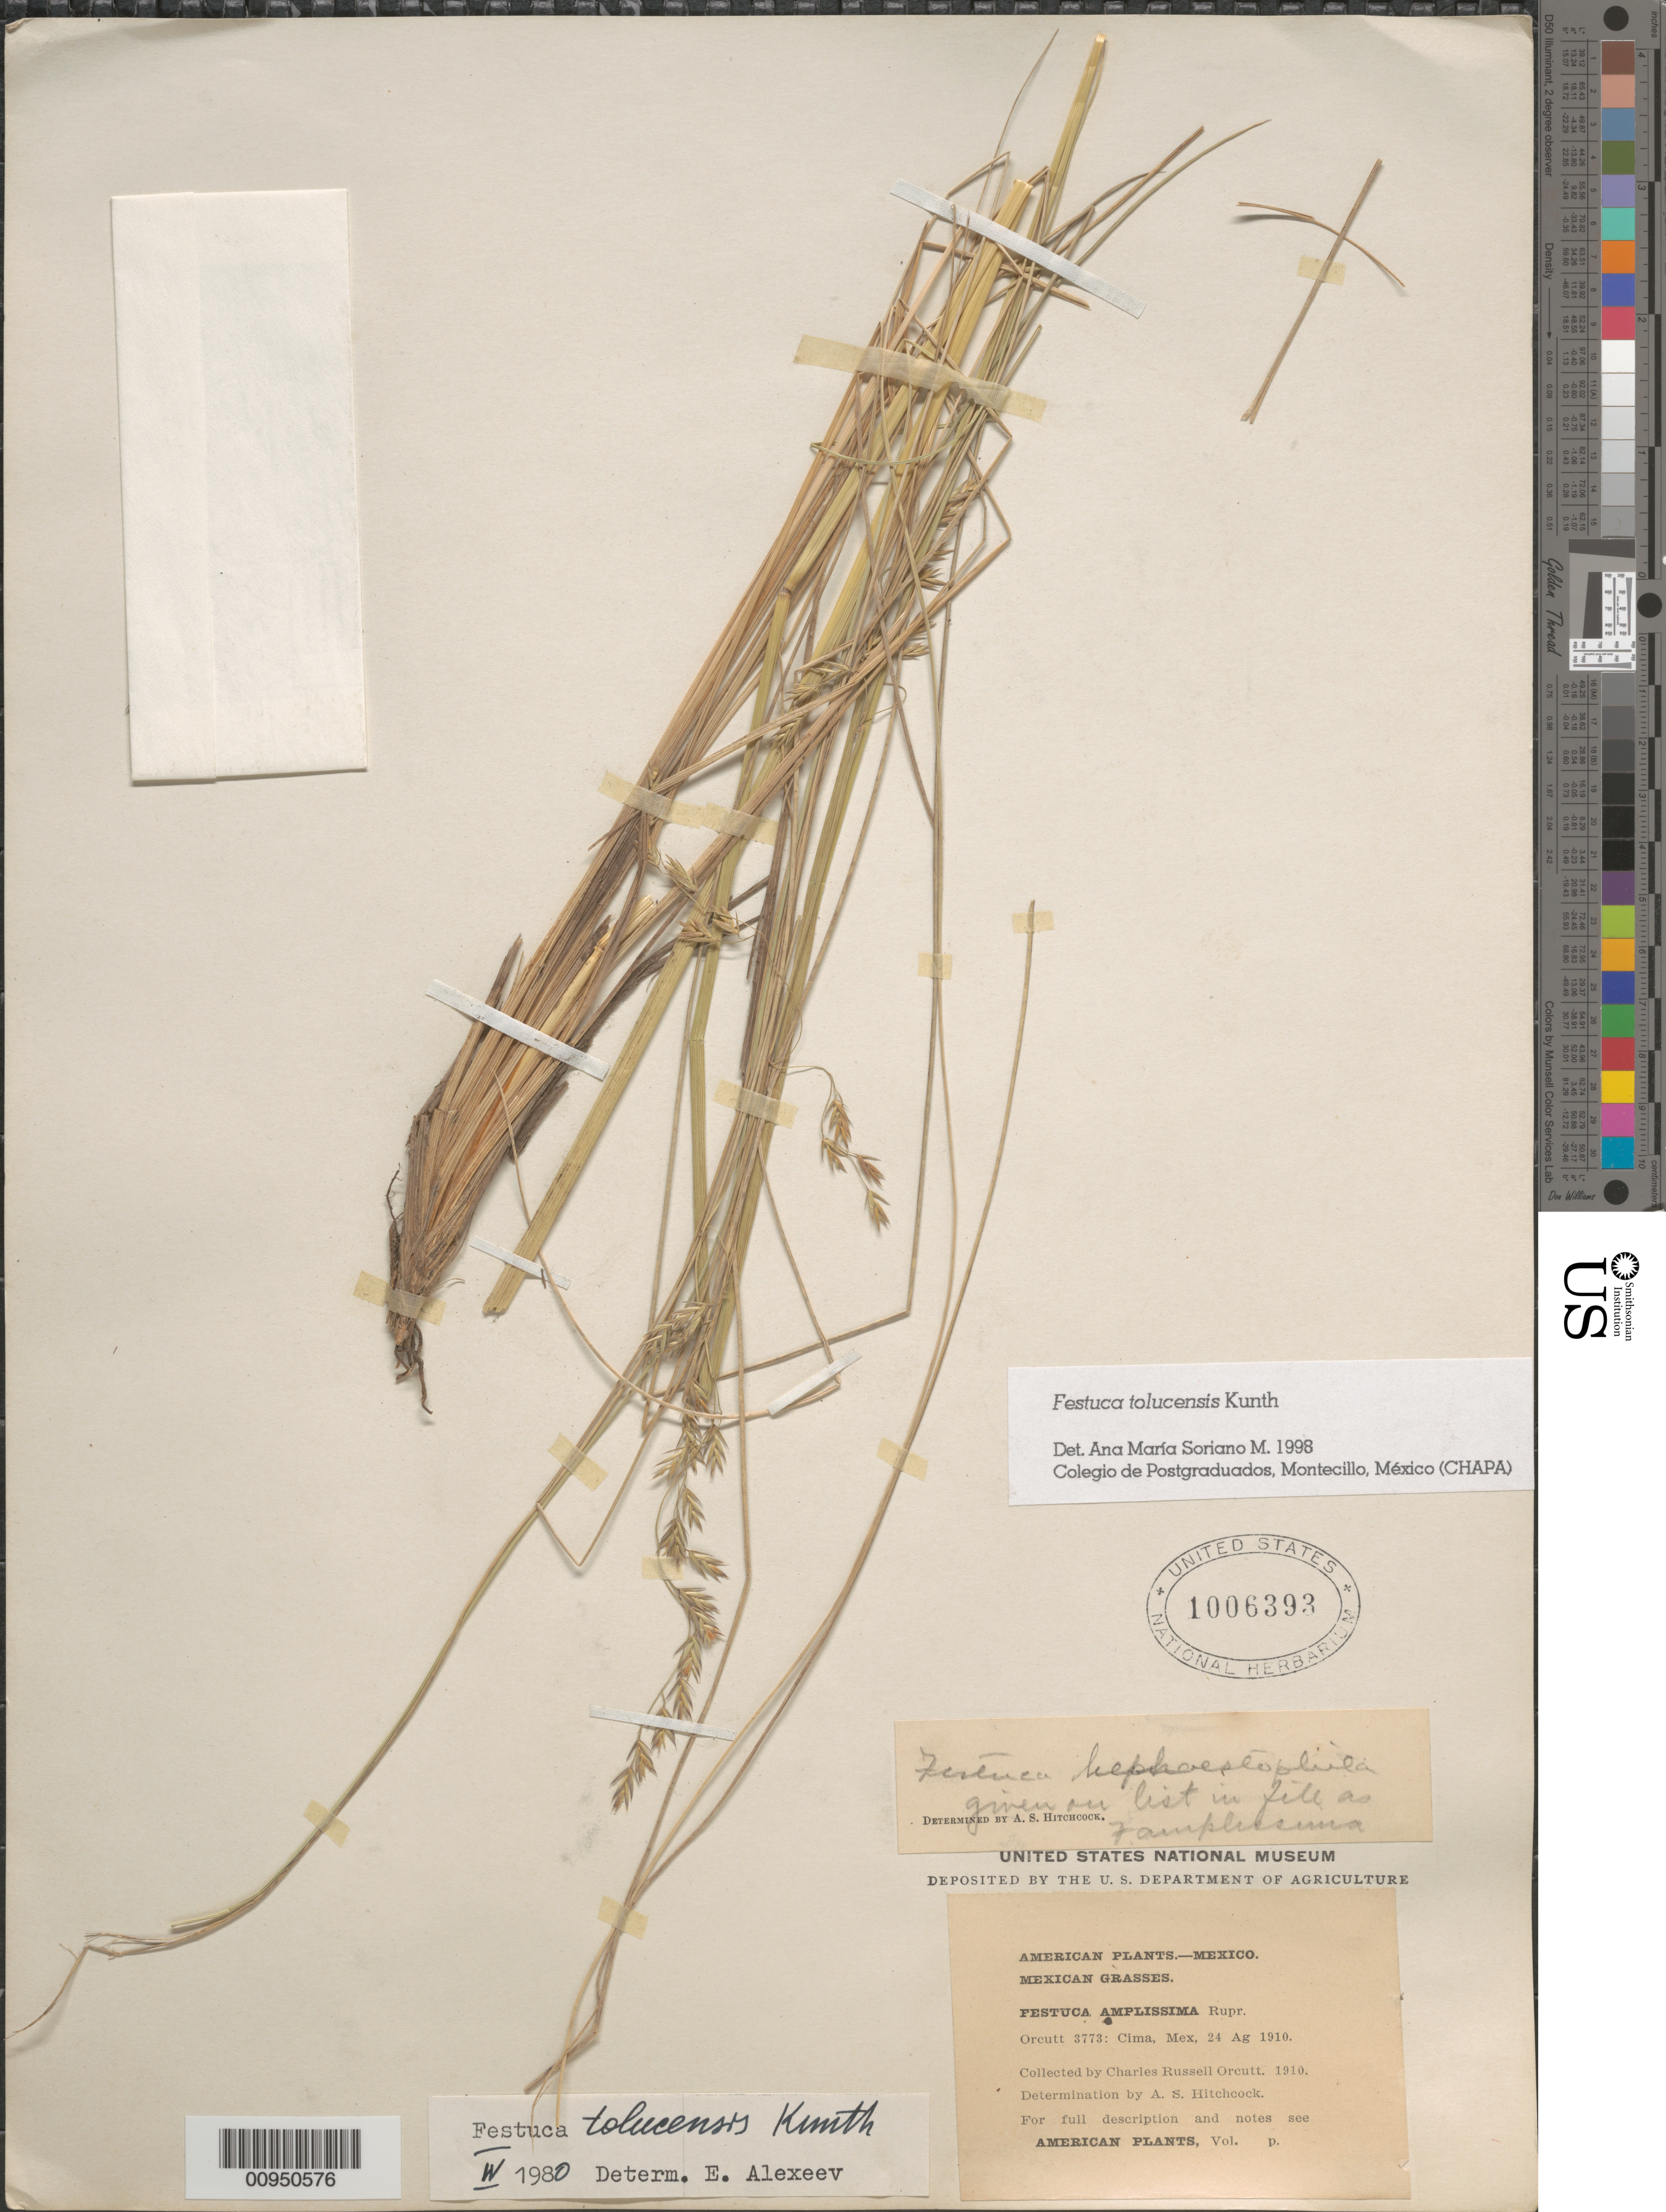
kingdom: Plantae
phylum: Tracheophyta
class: Liliopsida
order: Poales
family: Poaceae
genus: Festuca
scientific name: Festuca tolucensis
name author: Kunth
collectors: C. R. Orcutt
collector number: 3773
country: Mexico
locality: Cima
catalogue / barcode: US 1006393